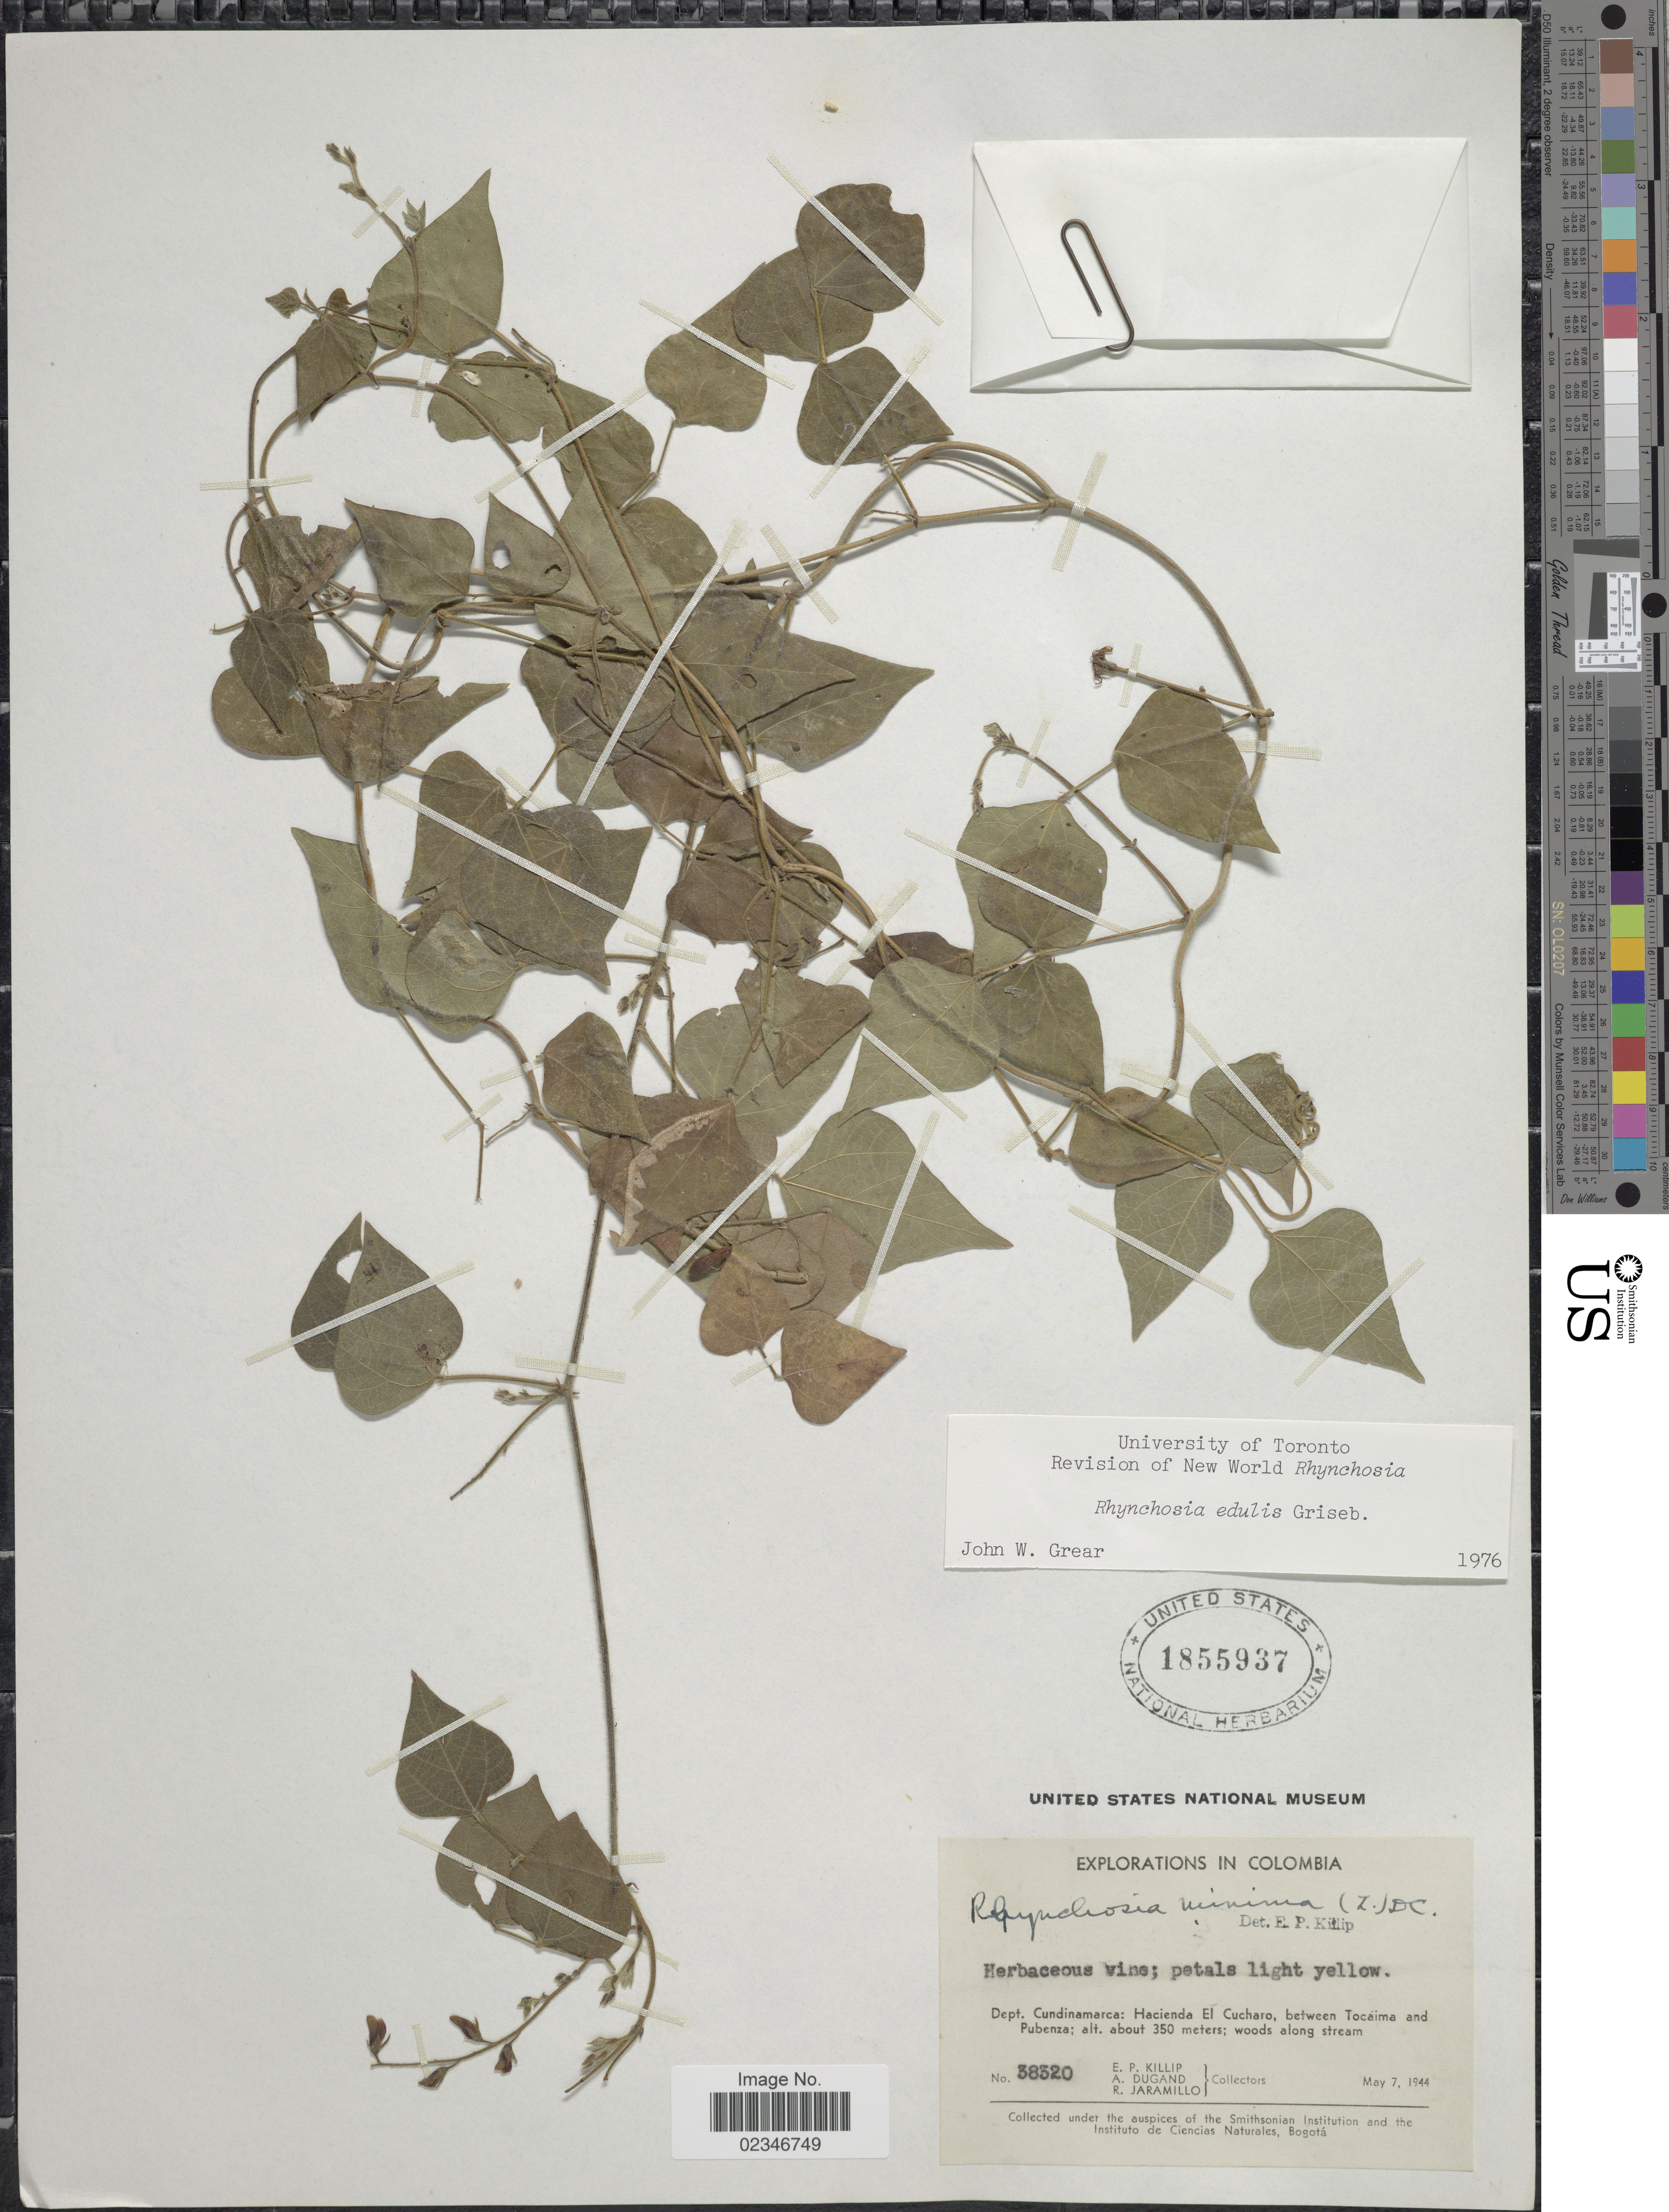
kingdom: Plantae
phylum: Tracheophyta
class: Magnoliopsida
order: Fabales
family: Fabaceae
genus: Rhynchosia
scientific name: Rhynchosia edulis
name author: Griseb.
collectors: E. P. Killip, A. Dugand & R. Jaramillo M.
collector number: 38320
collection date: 1944-05-07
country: Colombia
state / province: Cundinamarca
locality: Dept. Cundinamarca: Hacienda El Cucharo, between Tocaima and Pubenza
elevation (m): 350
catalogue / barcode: US 1855937